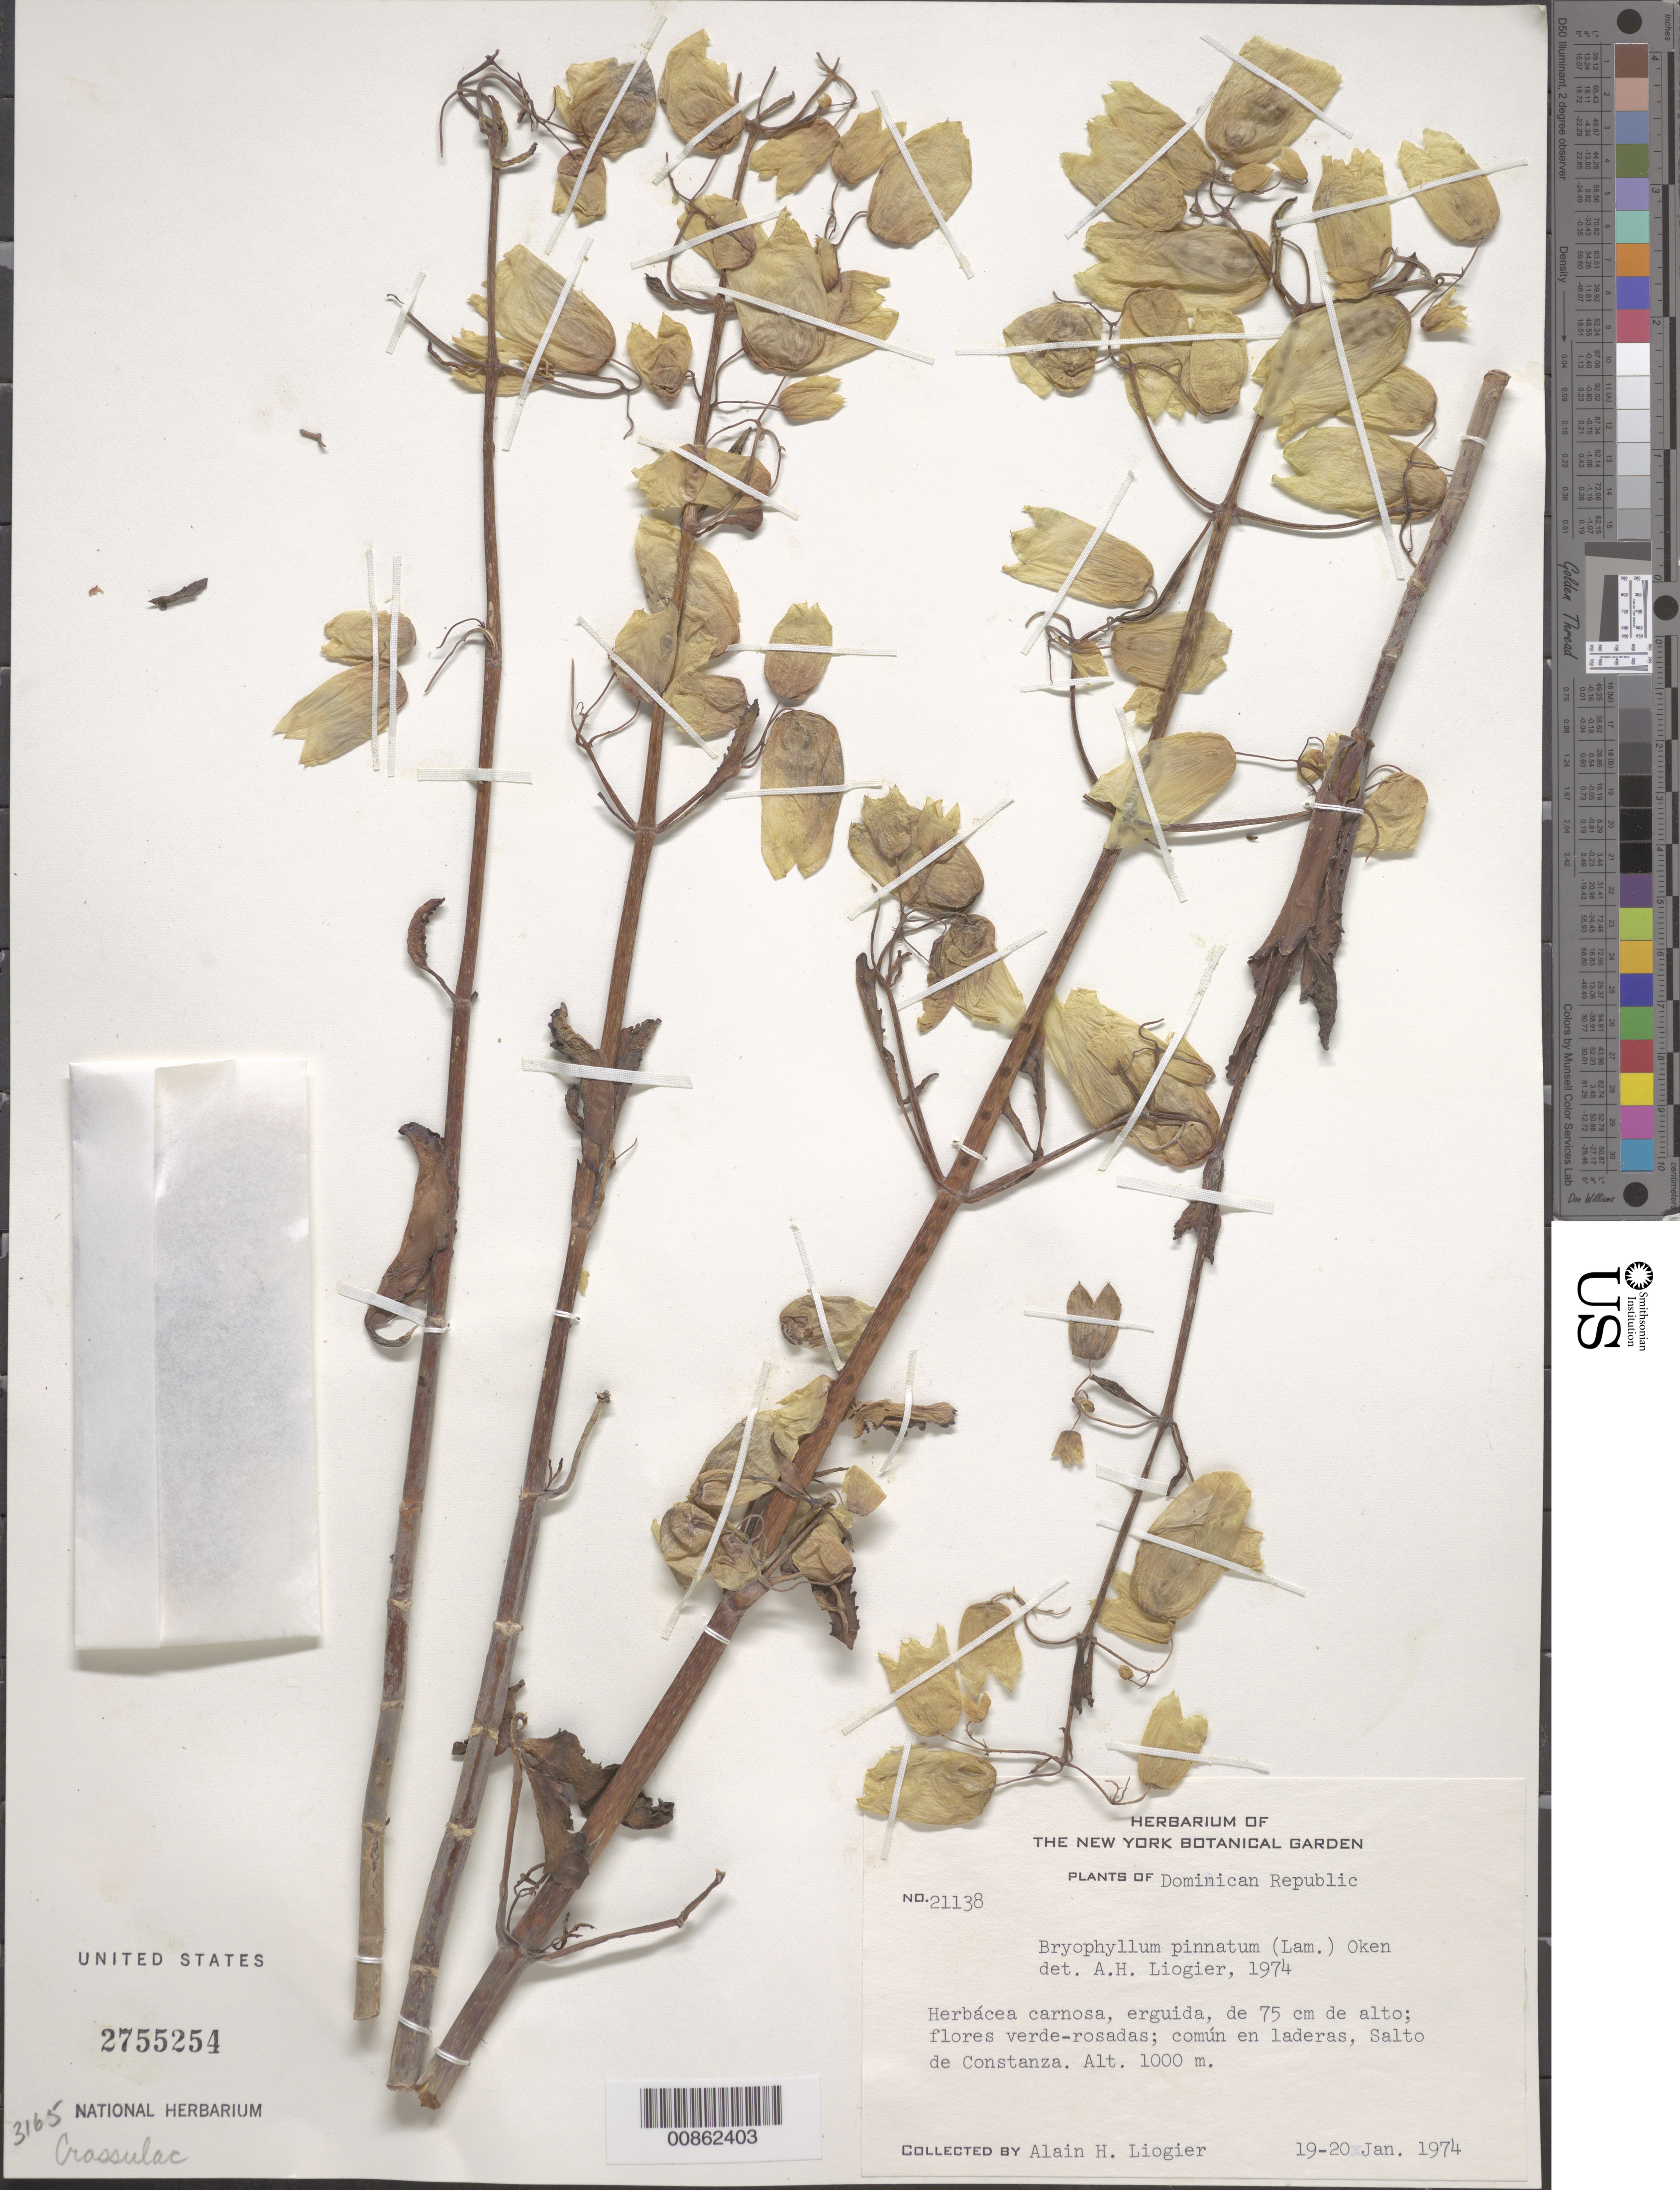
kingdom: Plantae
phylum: Tracheophyta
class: Magnoliopsida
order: Saxifragales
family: Crassulaceae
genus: Kalanchoe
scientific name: Kalanchoe pinnata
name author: (Lam.) Pers.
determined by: Strong, Mark T., (BOT), Smithsonian Institution - National Museum of Natural History (UNITED STATES)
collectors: A. H. Liogier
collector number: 21138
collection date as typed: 19 Jan 1974 to 20 Jan 1974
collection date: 1974-01-19/1974-01-20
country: Dominican Republic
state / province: La Vega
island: Hispaniola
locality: Salto de Constanza.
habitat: Común en laderas.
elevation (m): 1000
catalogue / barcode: US 2755254